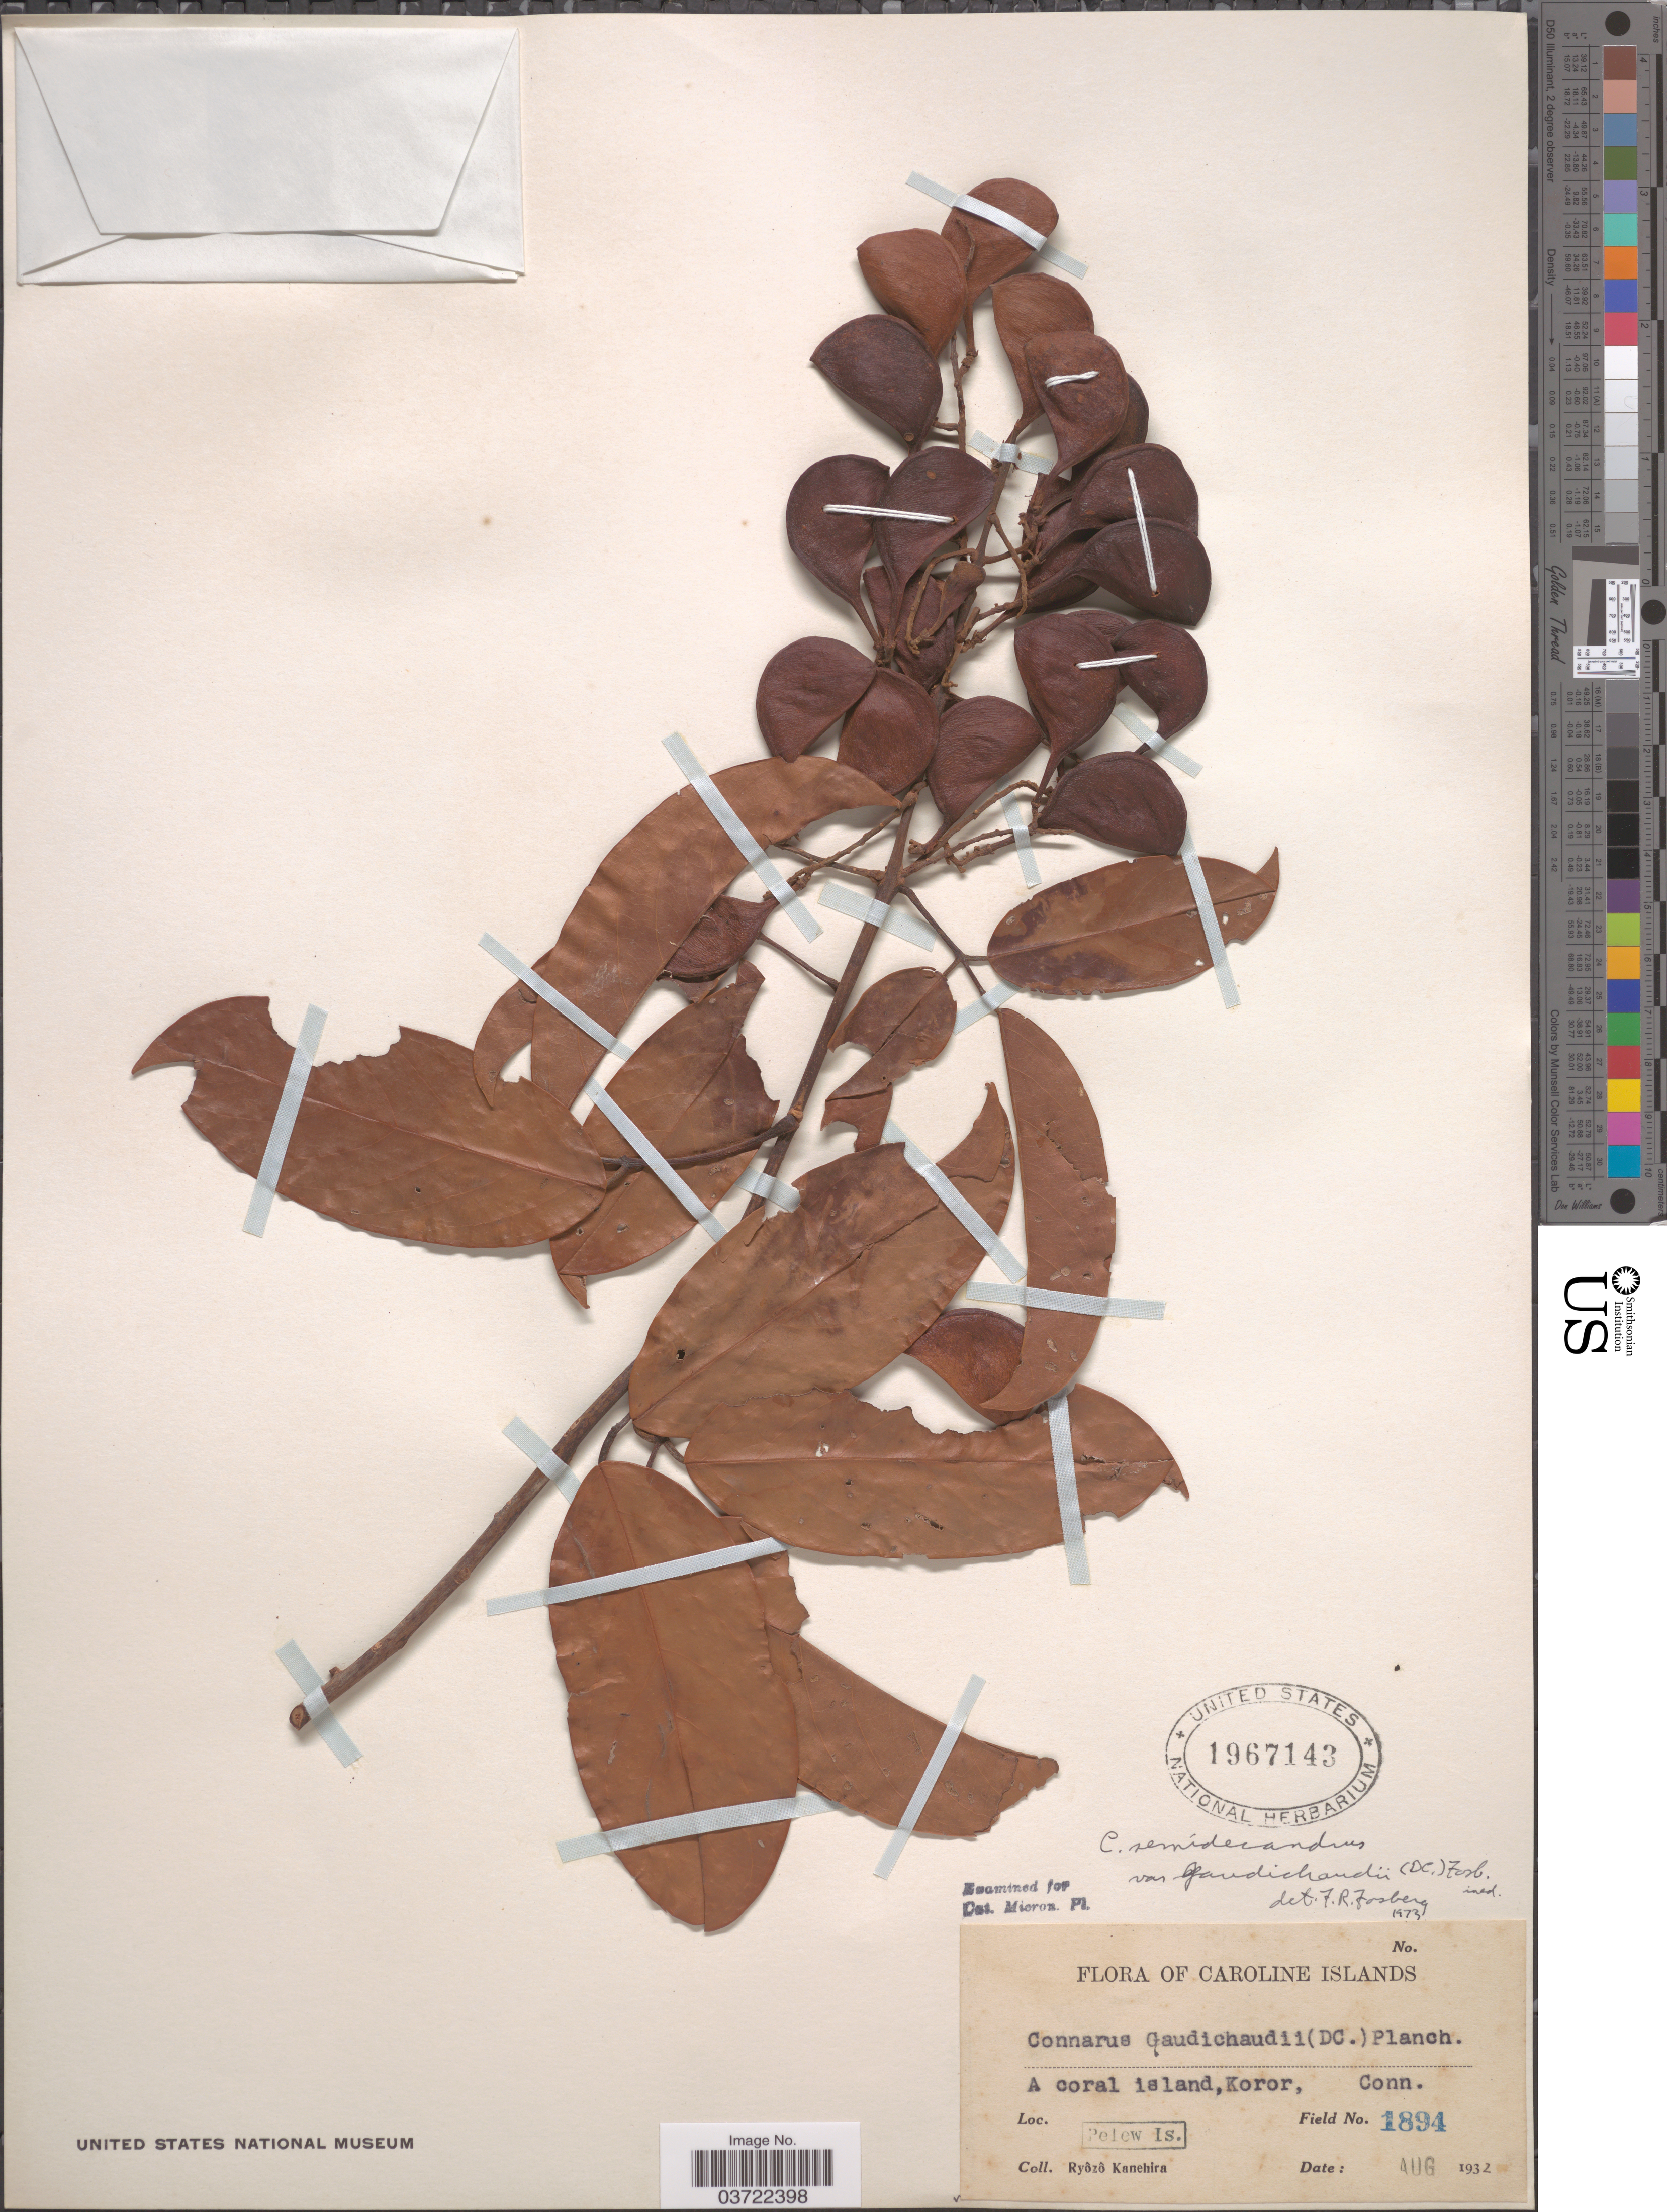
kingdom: Plantae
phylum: Tracheophyta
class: Magnoliopsida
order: Oxalidales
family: Connaraceae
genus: Connarus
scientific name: Connarus semidecandrus var. gaudichaudii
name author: (DC.) Fosberg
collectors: R. Kanehira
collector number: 1894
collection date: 1932-08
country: Palau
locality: Caroline Islands. A coral island, Koror, Conn. Pelew Is.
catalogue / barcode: US 1967143